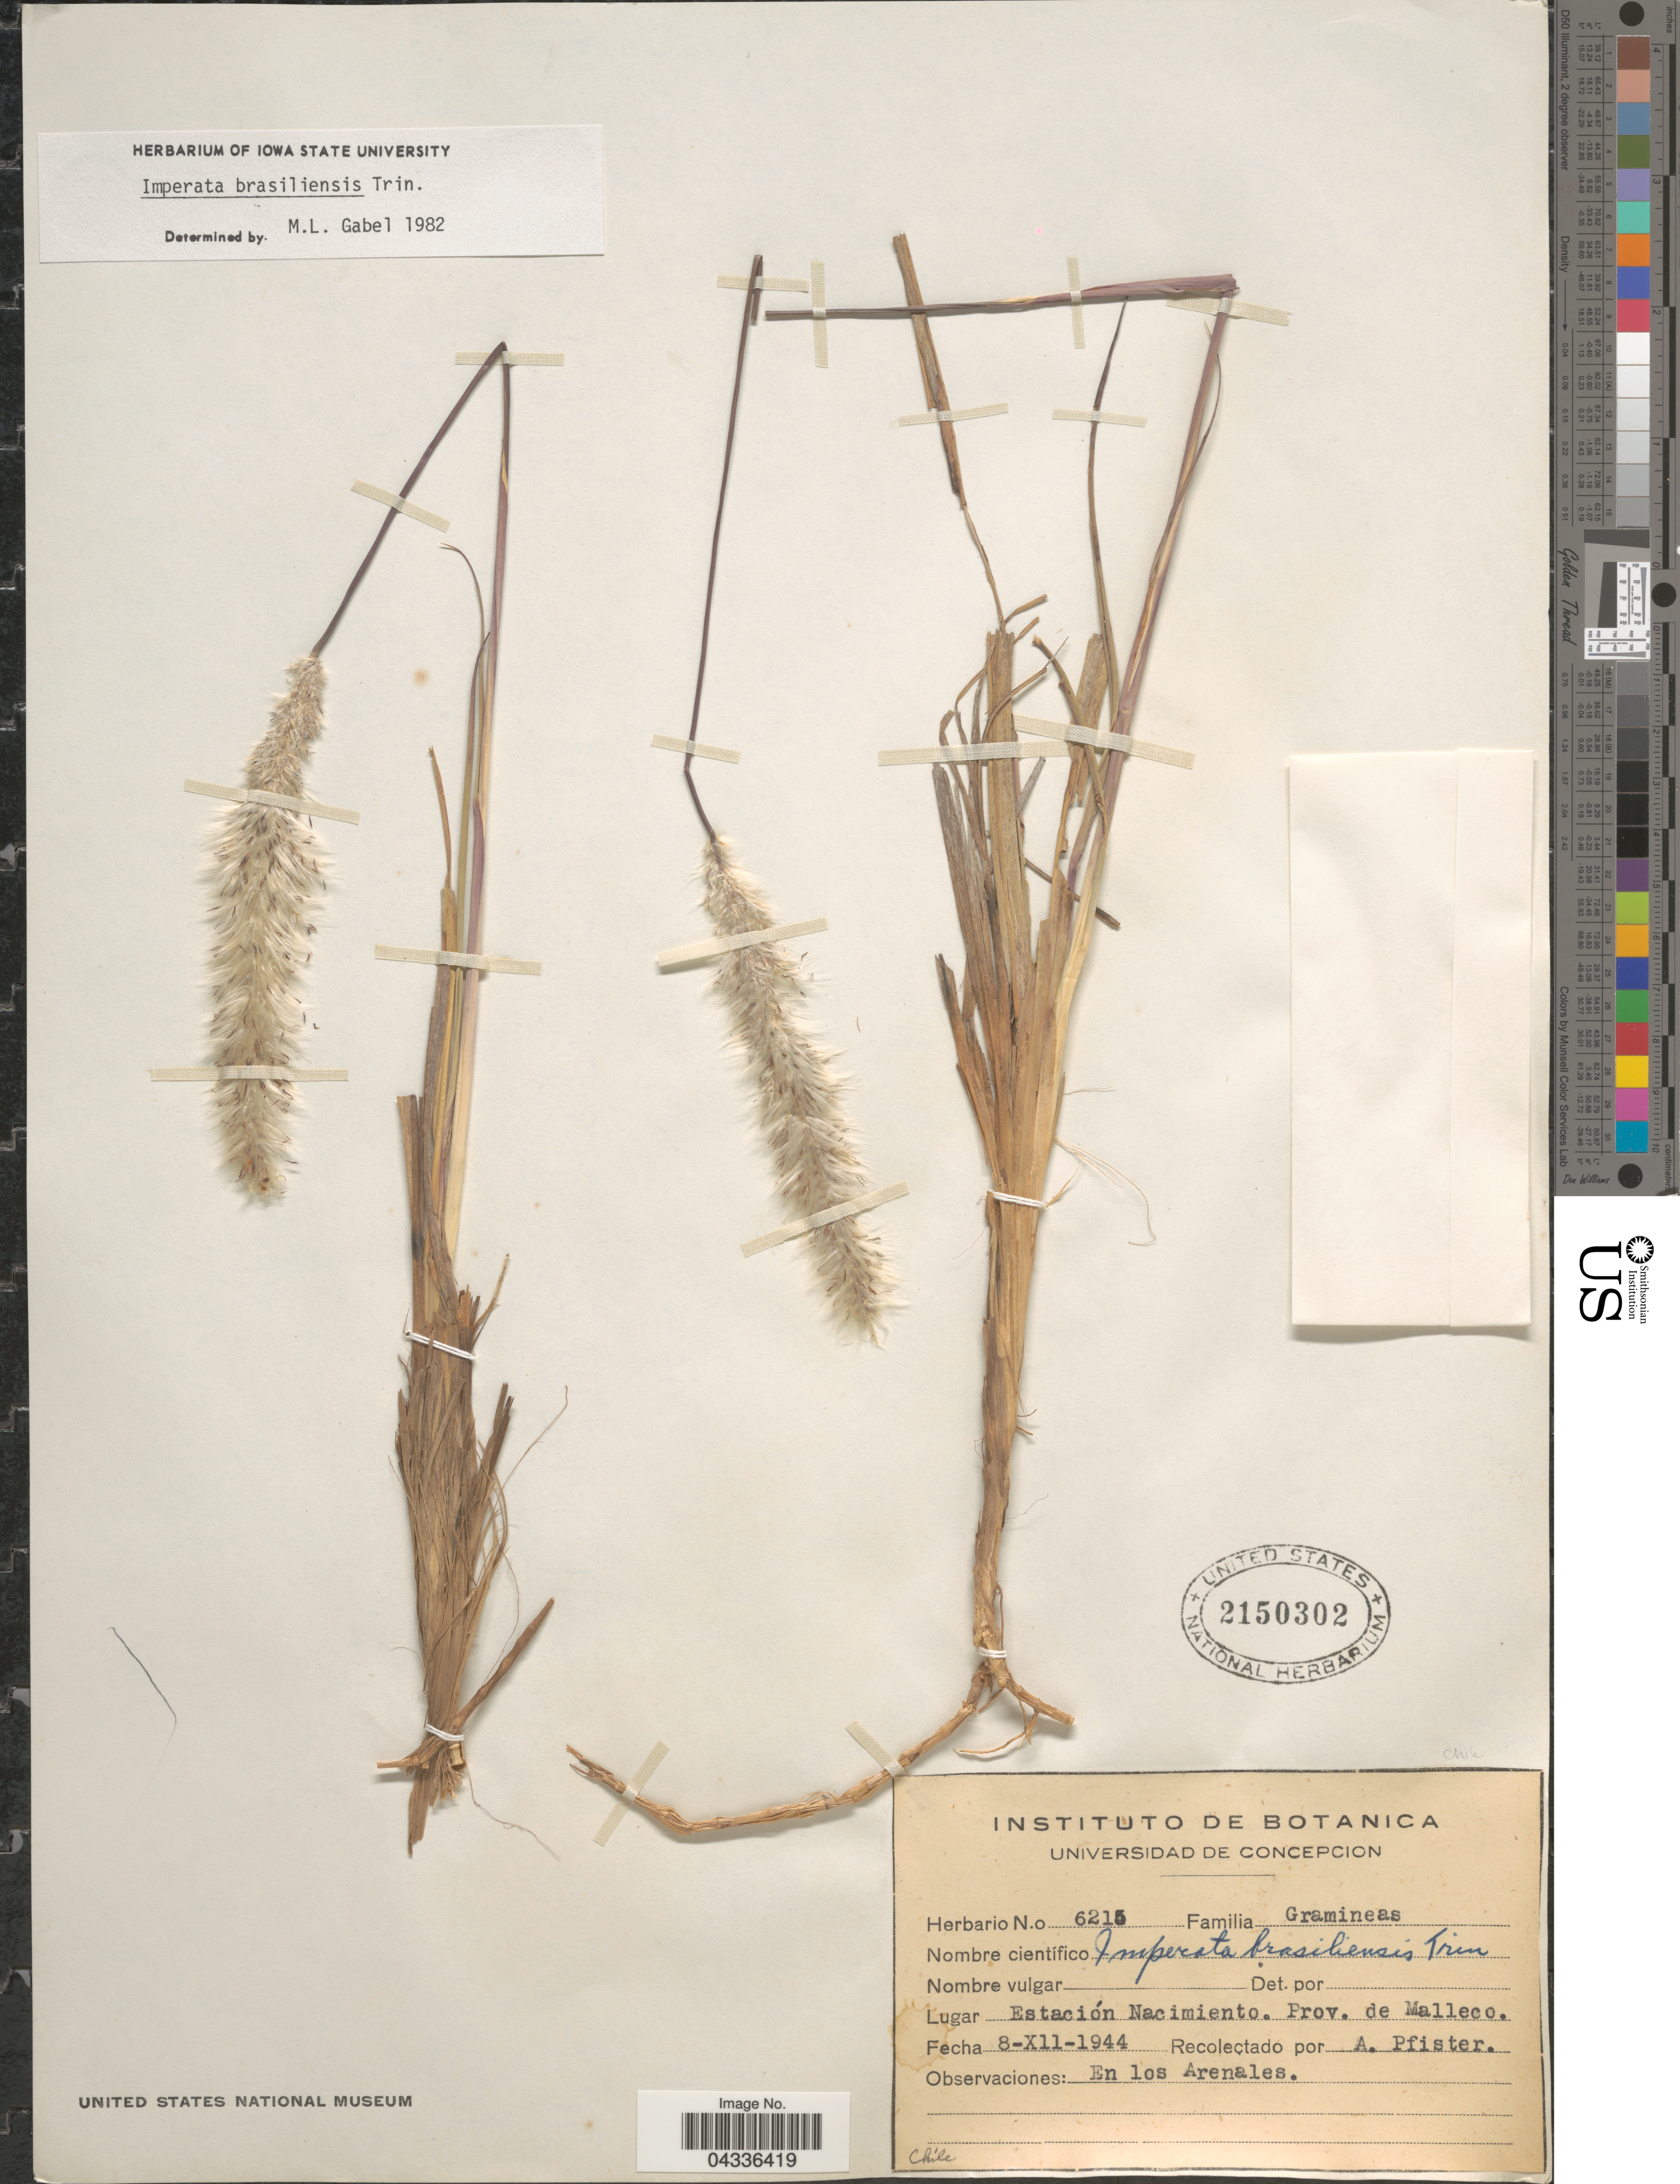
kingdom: Plantae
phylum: Tracheophyta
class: Liliopsida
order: Poales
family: Poaceae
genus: Imperata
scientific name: Imperata brasiliensis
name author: Trin.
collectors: A. Pfister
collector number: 6215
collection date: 1944-12-08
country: Chile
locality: Estación Nacimiento, Prov. de Malleco.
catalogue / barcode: US 2150302